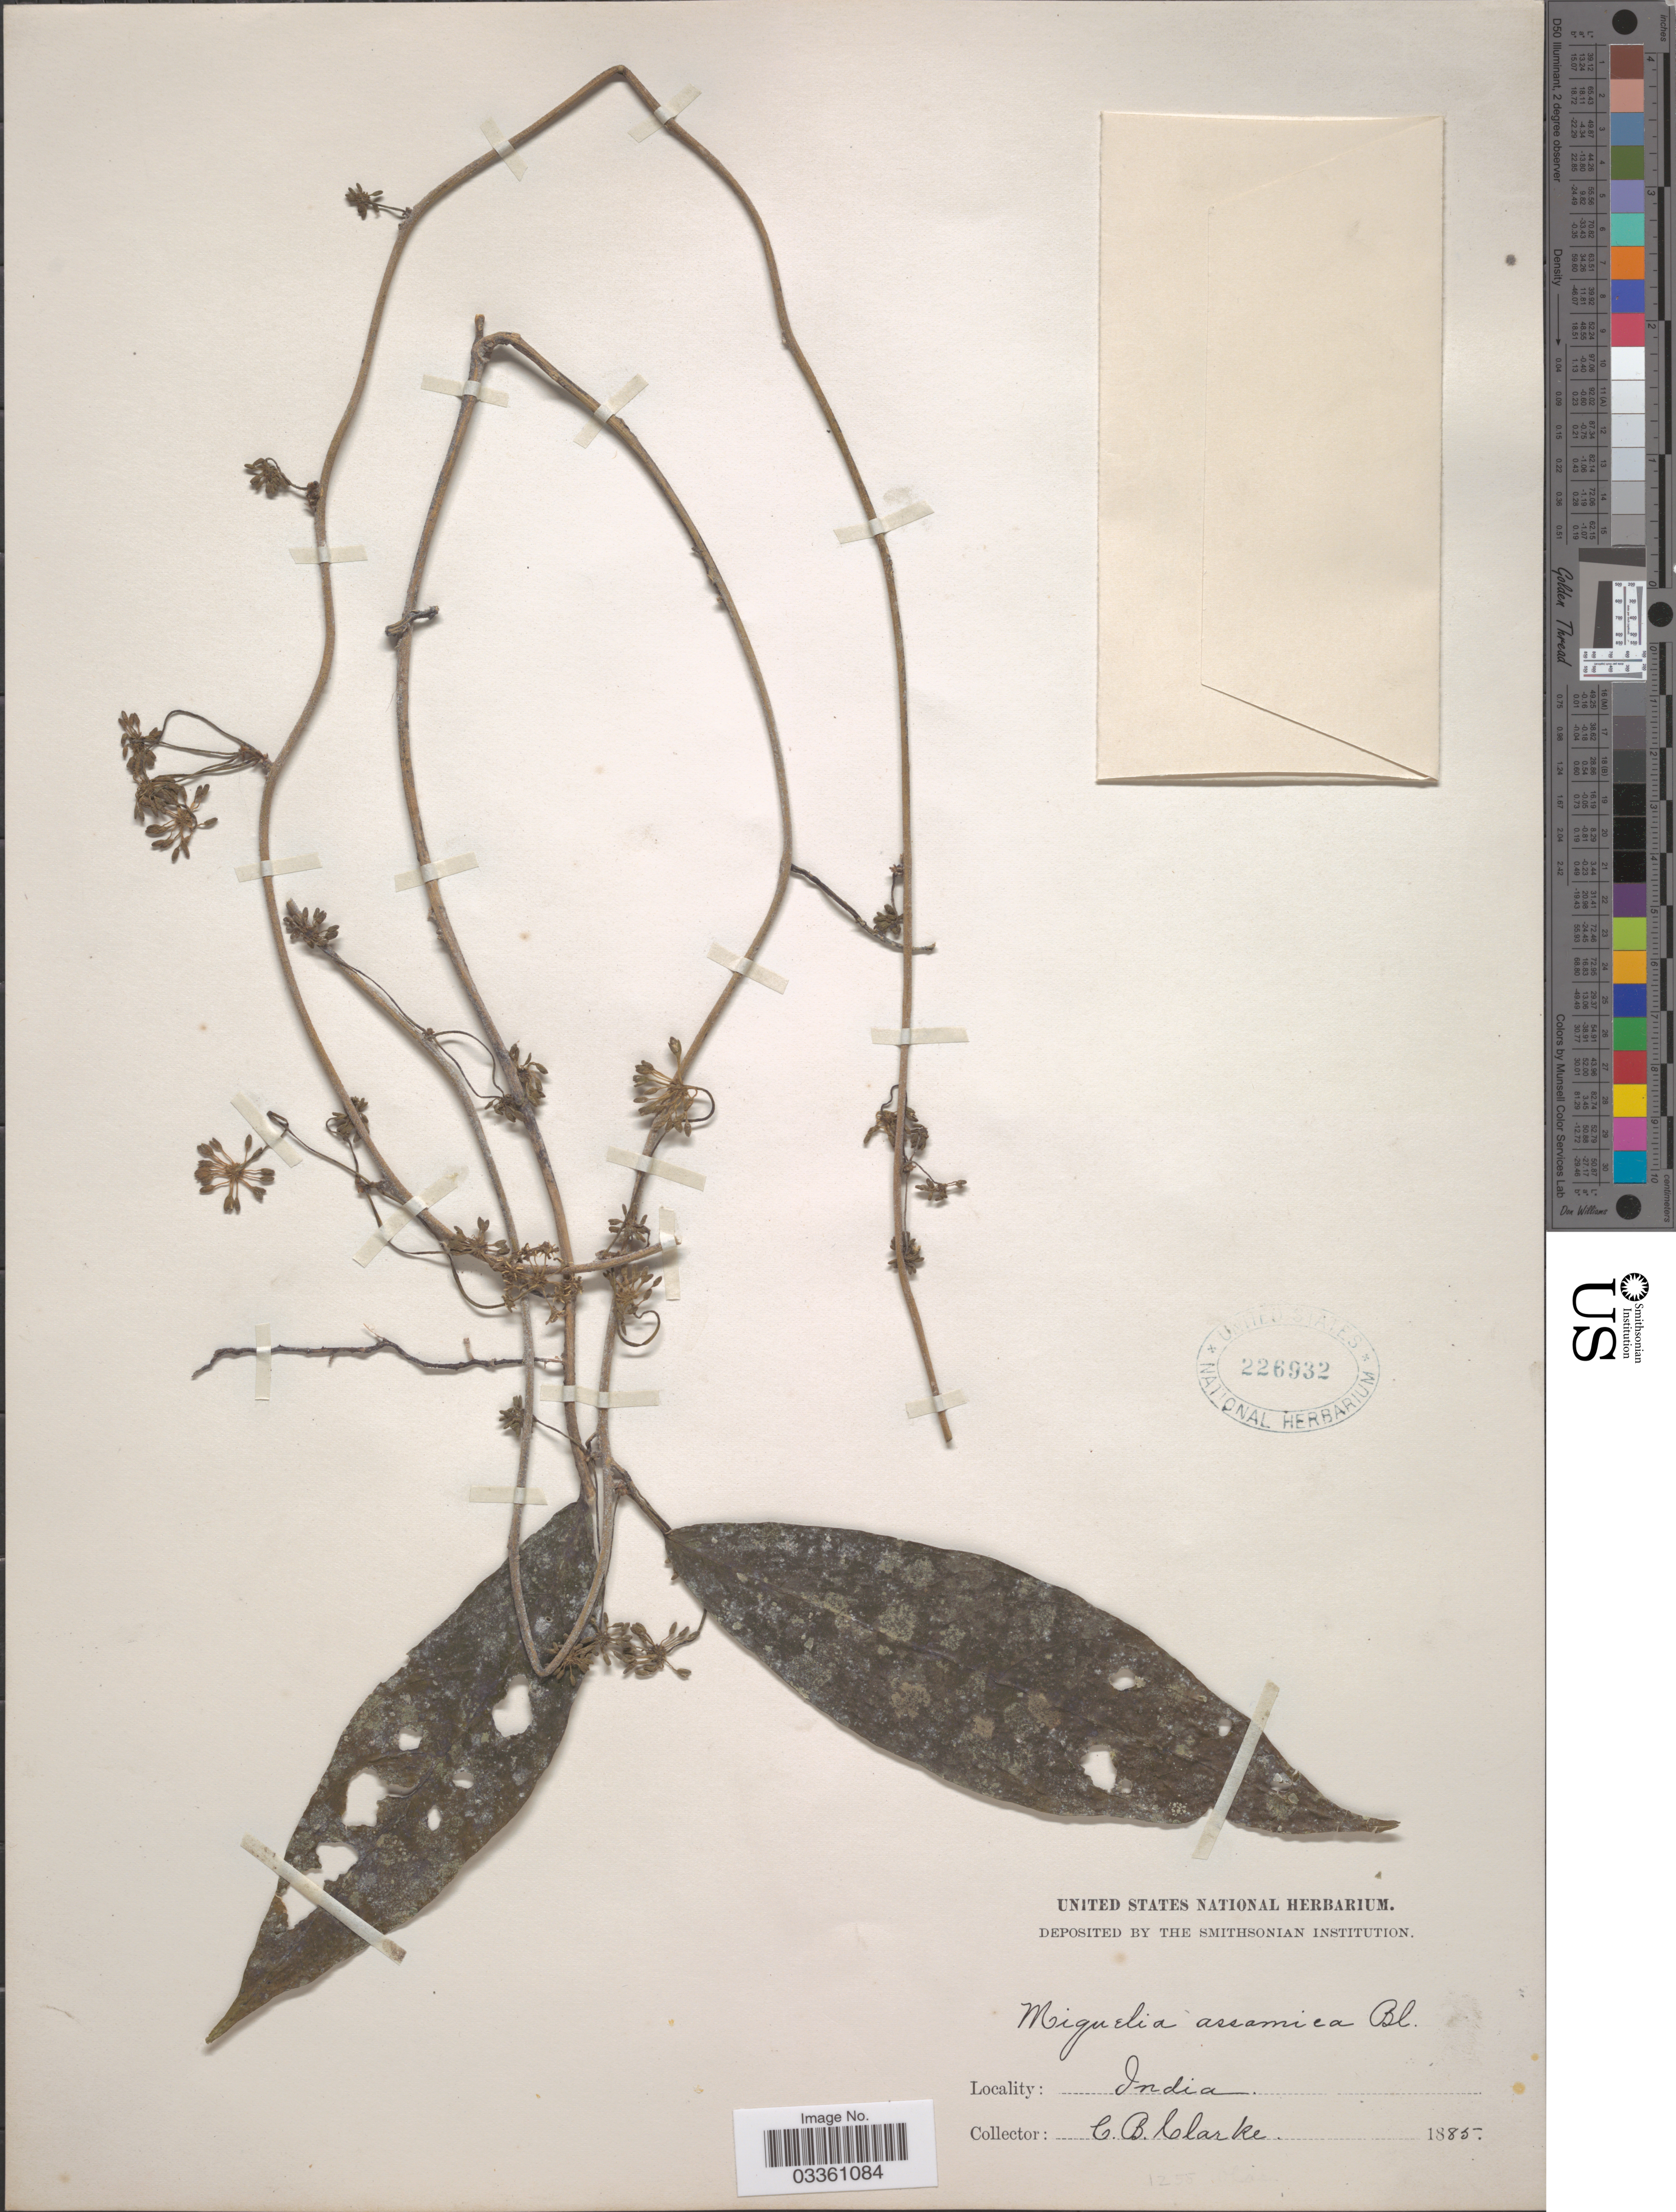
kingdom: Plantae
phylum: Tracheophyta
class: Magnoliopsida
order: Icacinales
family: Icacinaceae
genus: Miquelia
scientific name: Miquelia kleinii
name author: Meisn.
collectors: C. B. Clarke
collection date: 1885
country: India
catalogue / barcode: US 226932